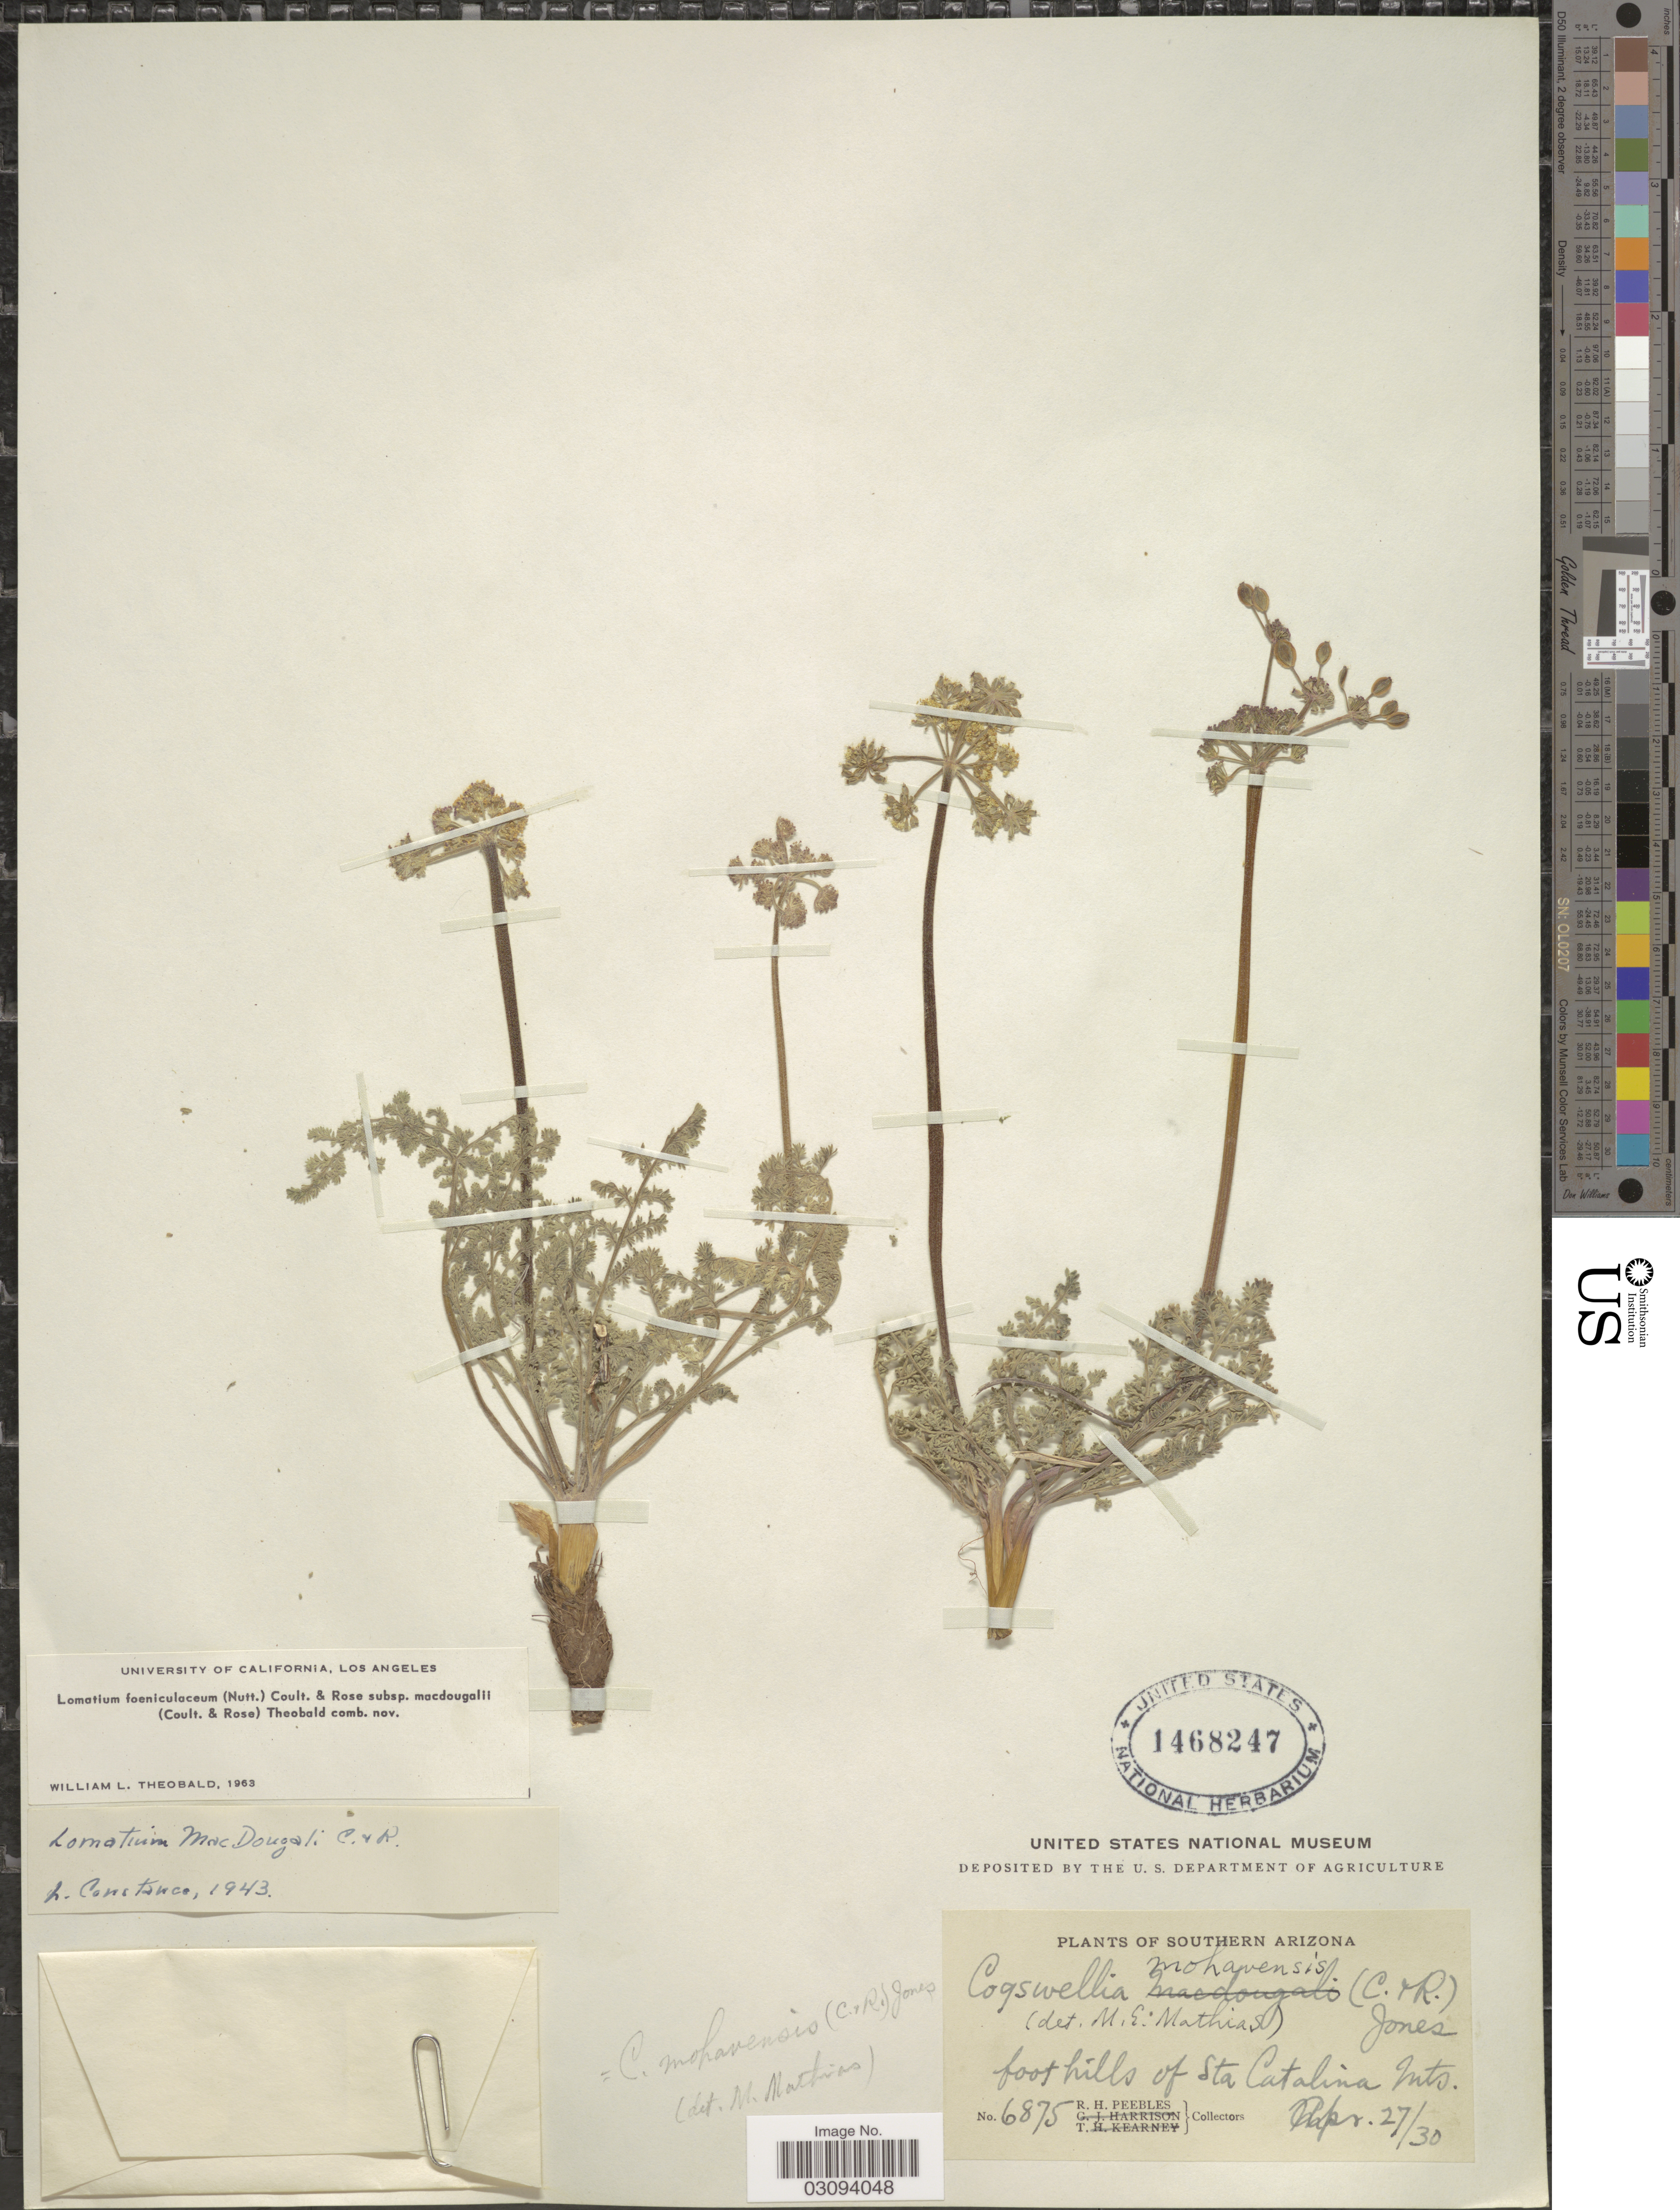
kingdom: Plantae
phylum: Tracheophyta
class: Magnoliopsida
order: Apiales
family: Apiaceae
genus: Lomatium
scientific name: Lomatium foeniculaceum subsp. macdougalii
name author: (J.M. Coult. & Rose) W.L. Theob.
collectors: R. H. Peebles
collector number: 6875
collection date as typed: Transcribed d/m/y: 27/4/30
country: United States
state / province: Arizona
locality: Southern Arizona. Foothills of Sta Catalina Mts.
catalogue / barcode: US 1468247